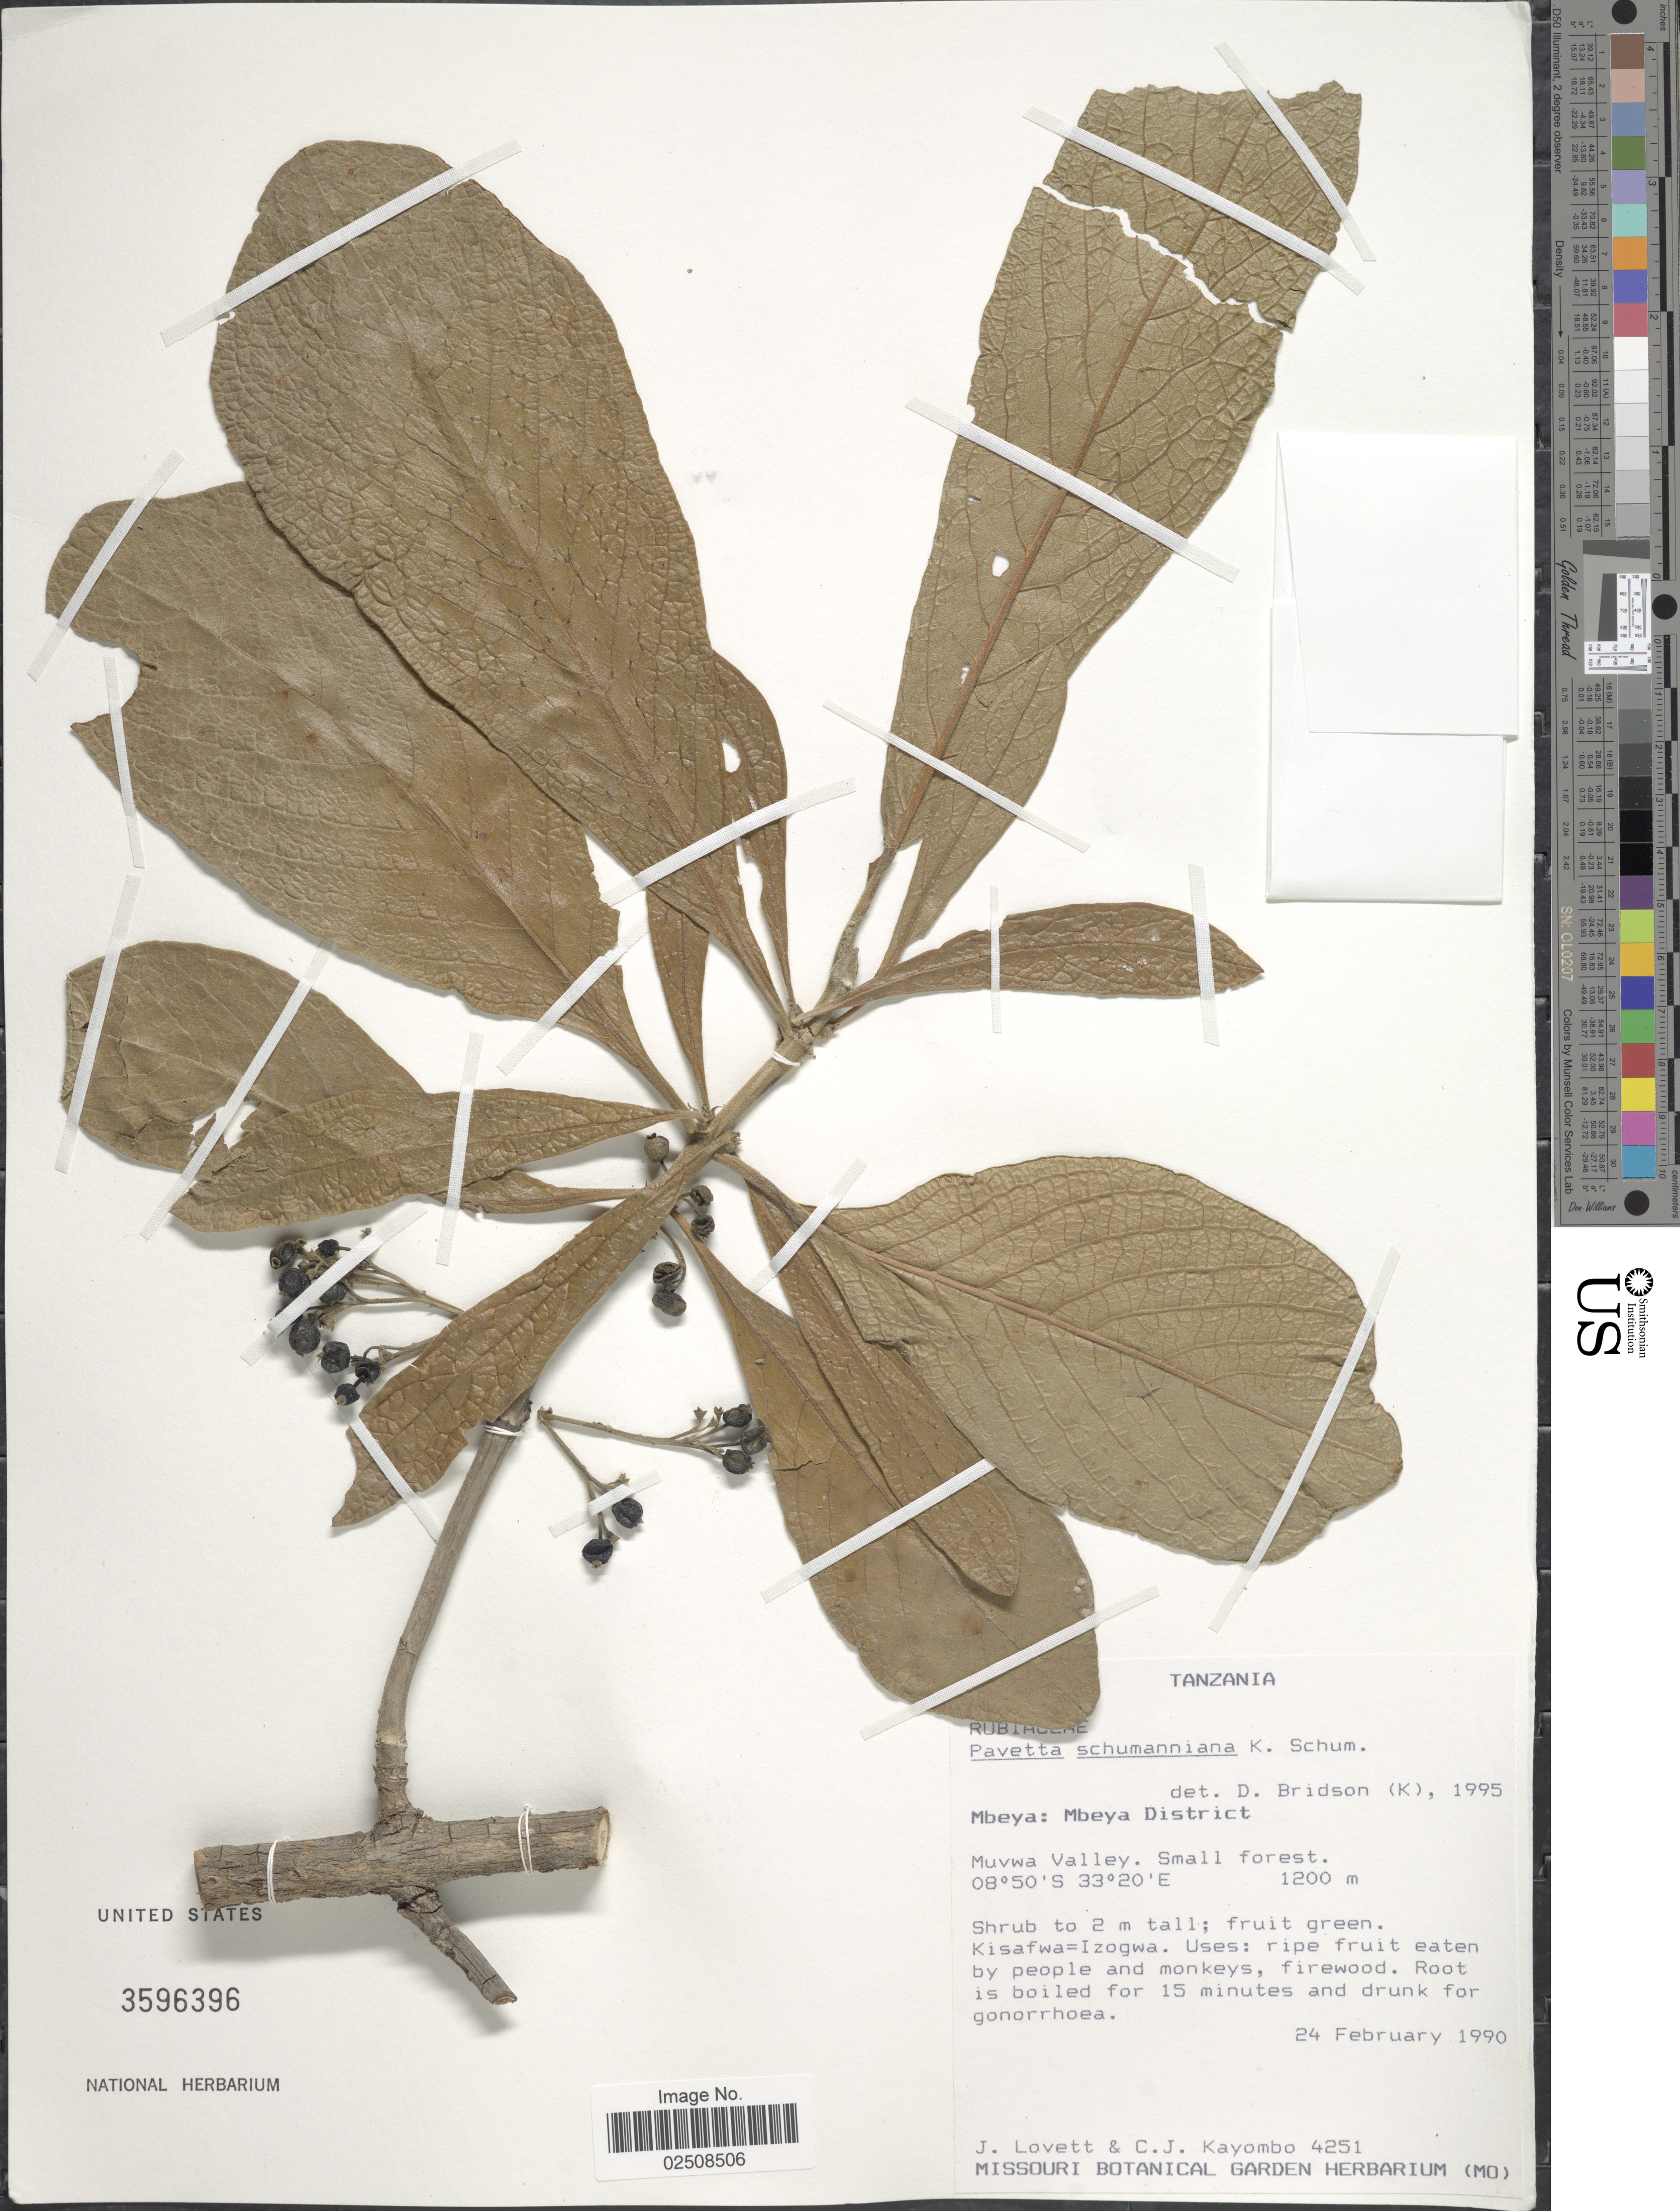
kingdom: Plantae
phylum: Tracheophyta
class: Magnoliopsida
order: Gentianales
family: Rubiaceae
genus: Pavetta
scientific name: Pavetta schumanniana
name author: K. Schum. ex F. Hoffm.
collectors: J. Lovett & C. Kayombo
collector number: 4251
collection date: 1990-02-24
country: Tanzania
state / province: Mbeya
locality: Mbeya: Mbeya District. Muvwa Valley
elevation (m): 1200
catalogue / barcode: US 3596396